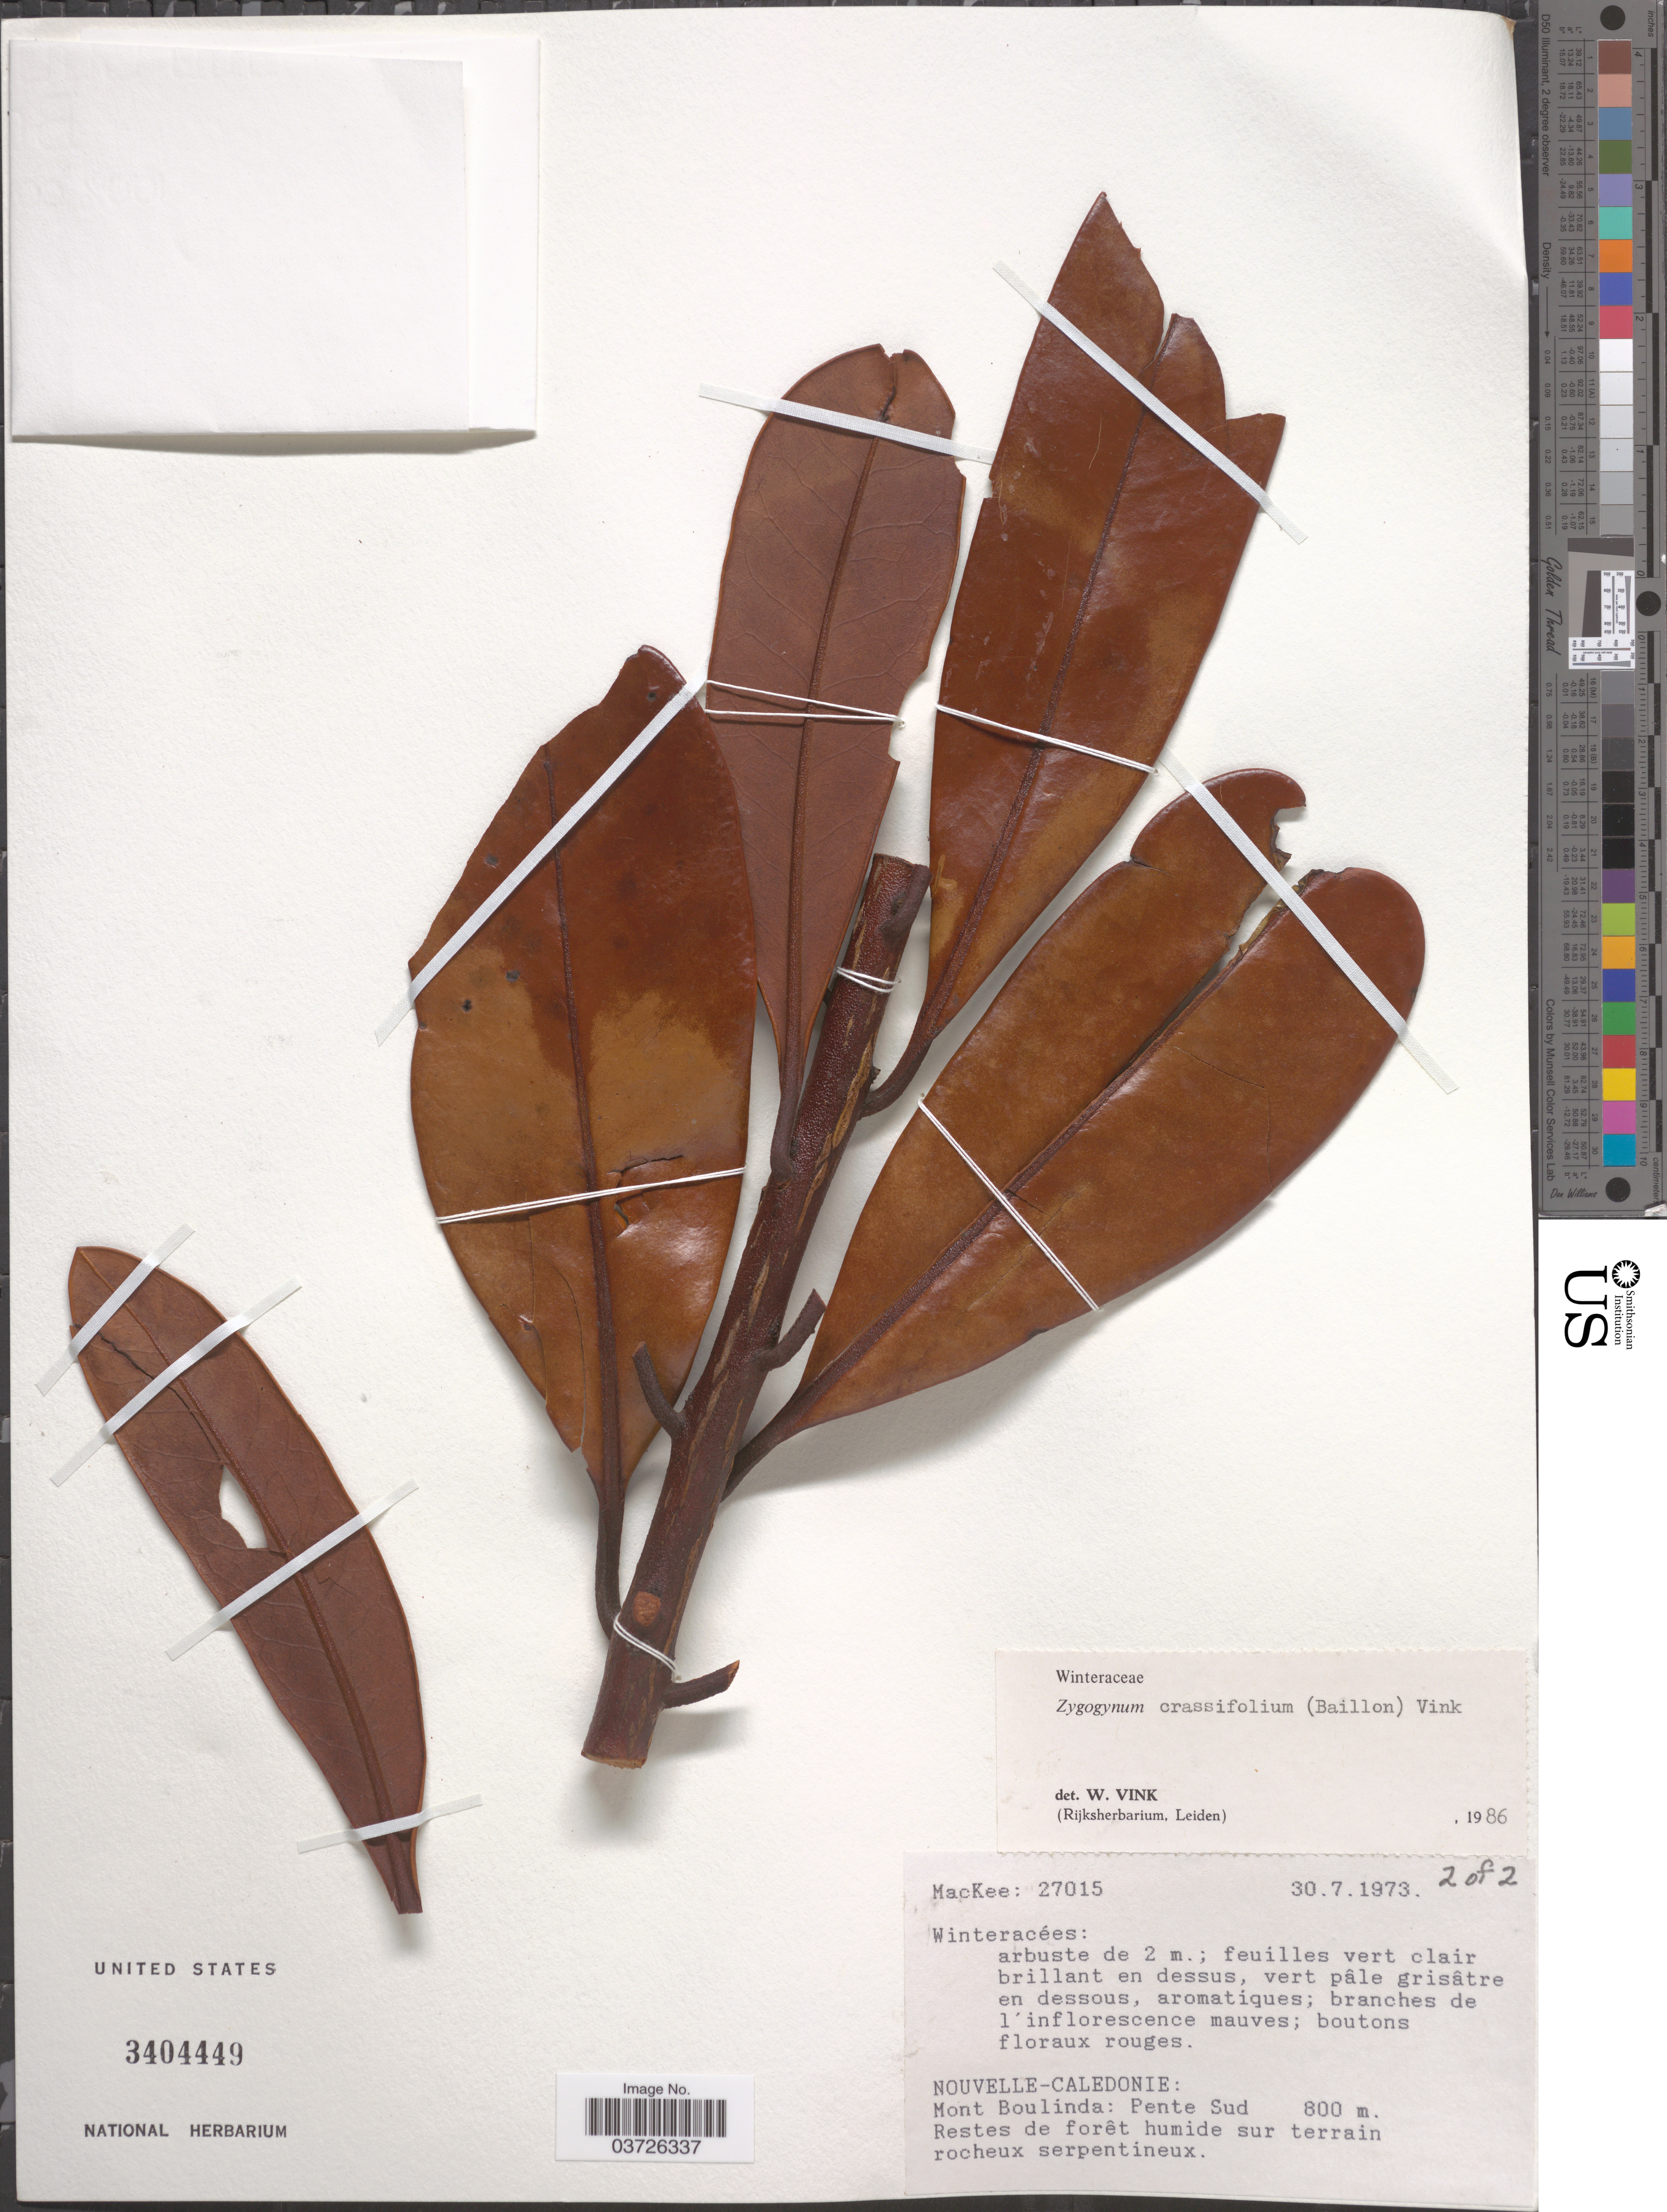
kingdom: Plantae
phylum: Tracheophyta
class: Magnoliopsida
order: Canellales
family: Winteraceae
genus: Zygogynum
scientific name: Zygogynum crassifolium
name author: (Baill.) Vink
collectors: MacKee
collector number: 27015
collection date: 1973-07-30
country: New Caledonia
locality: Mont Boulinda: Pente Sud.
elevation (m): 800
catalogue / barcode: US 3404449